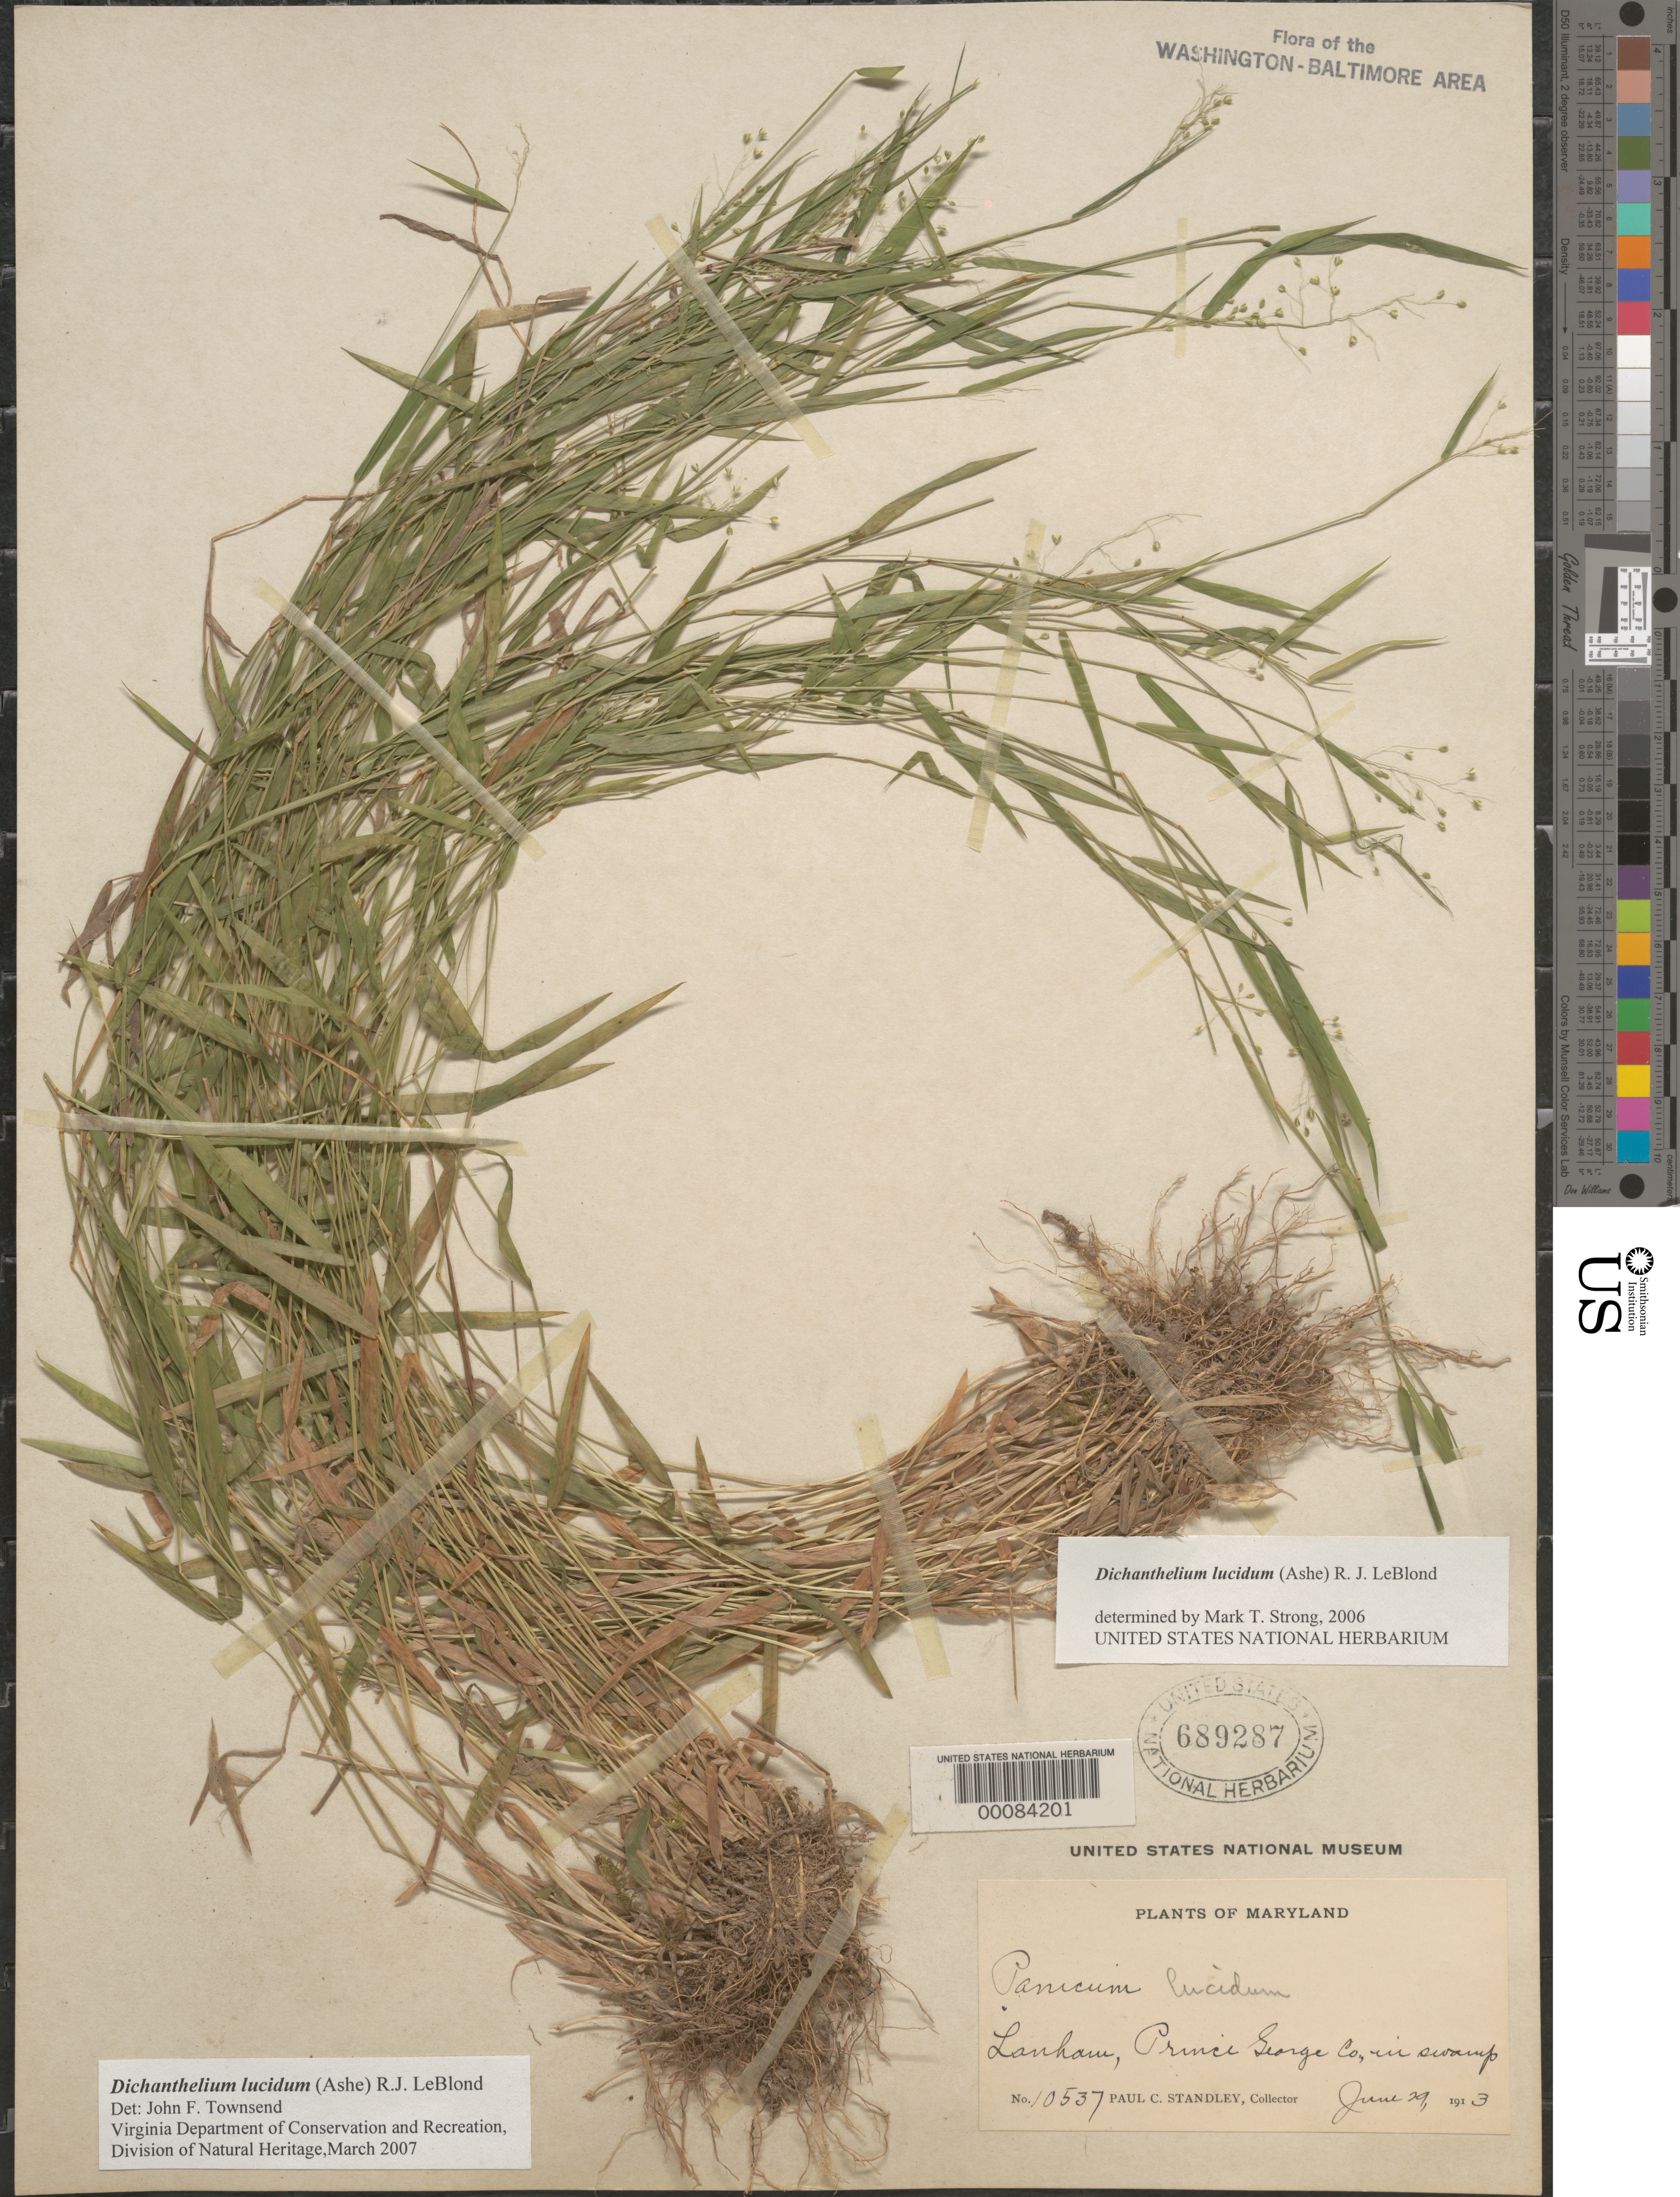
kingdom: Plantae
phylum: Tracheophyta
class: Liliopsida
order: Poales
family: Poaceae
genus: Dichanthelium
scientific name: Dichanthelium dichotomum var. dichotomum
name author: (L.) Gould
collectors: P. C. Standley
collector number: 10537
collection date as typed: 29 Jun 1913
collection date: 1913-06-29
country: United States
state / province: Maryland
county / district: Prince George's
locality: Lanham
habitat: Swamp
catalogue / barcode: US 689287